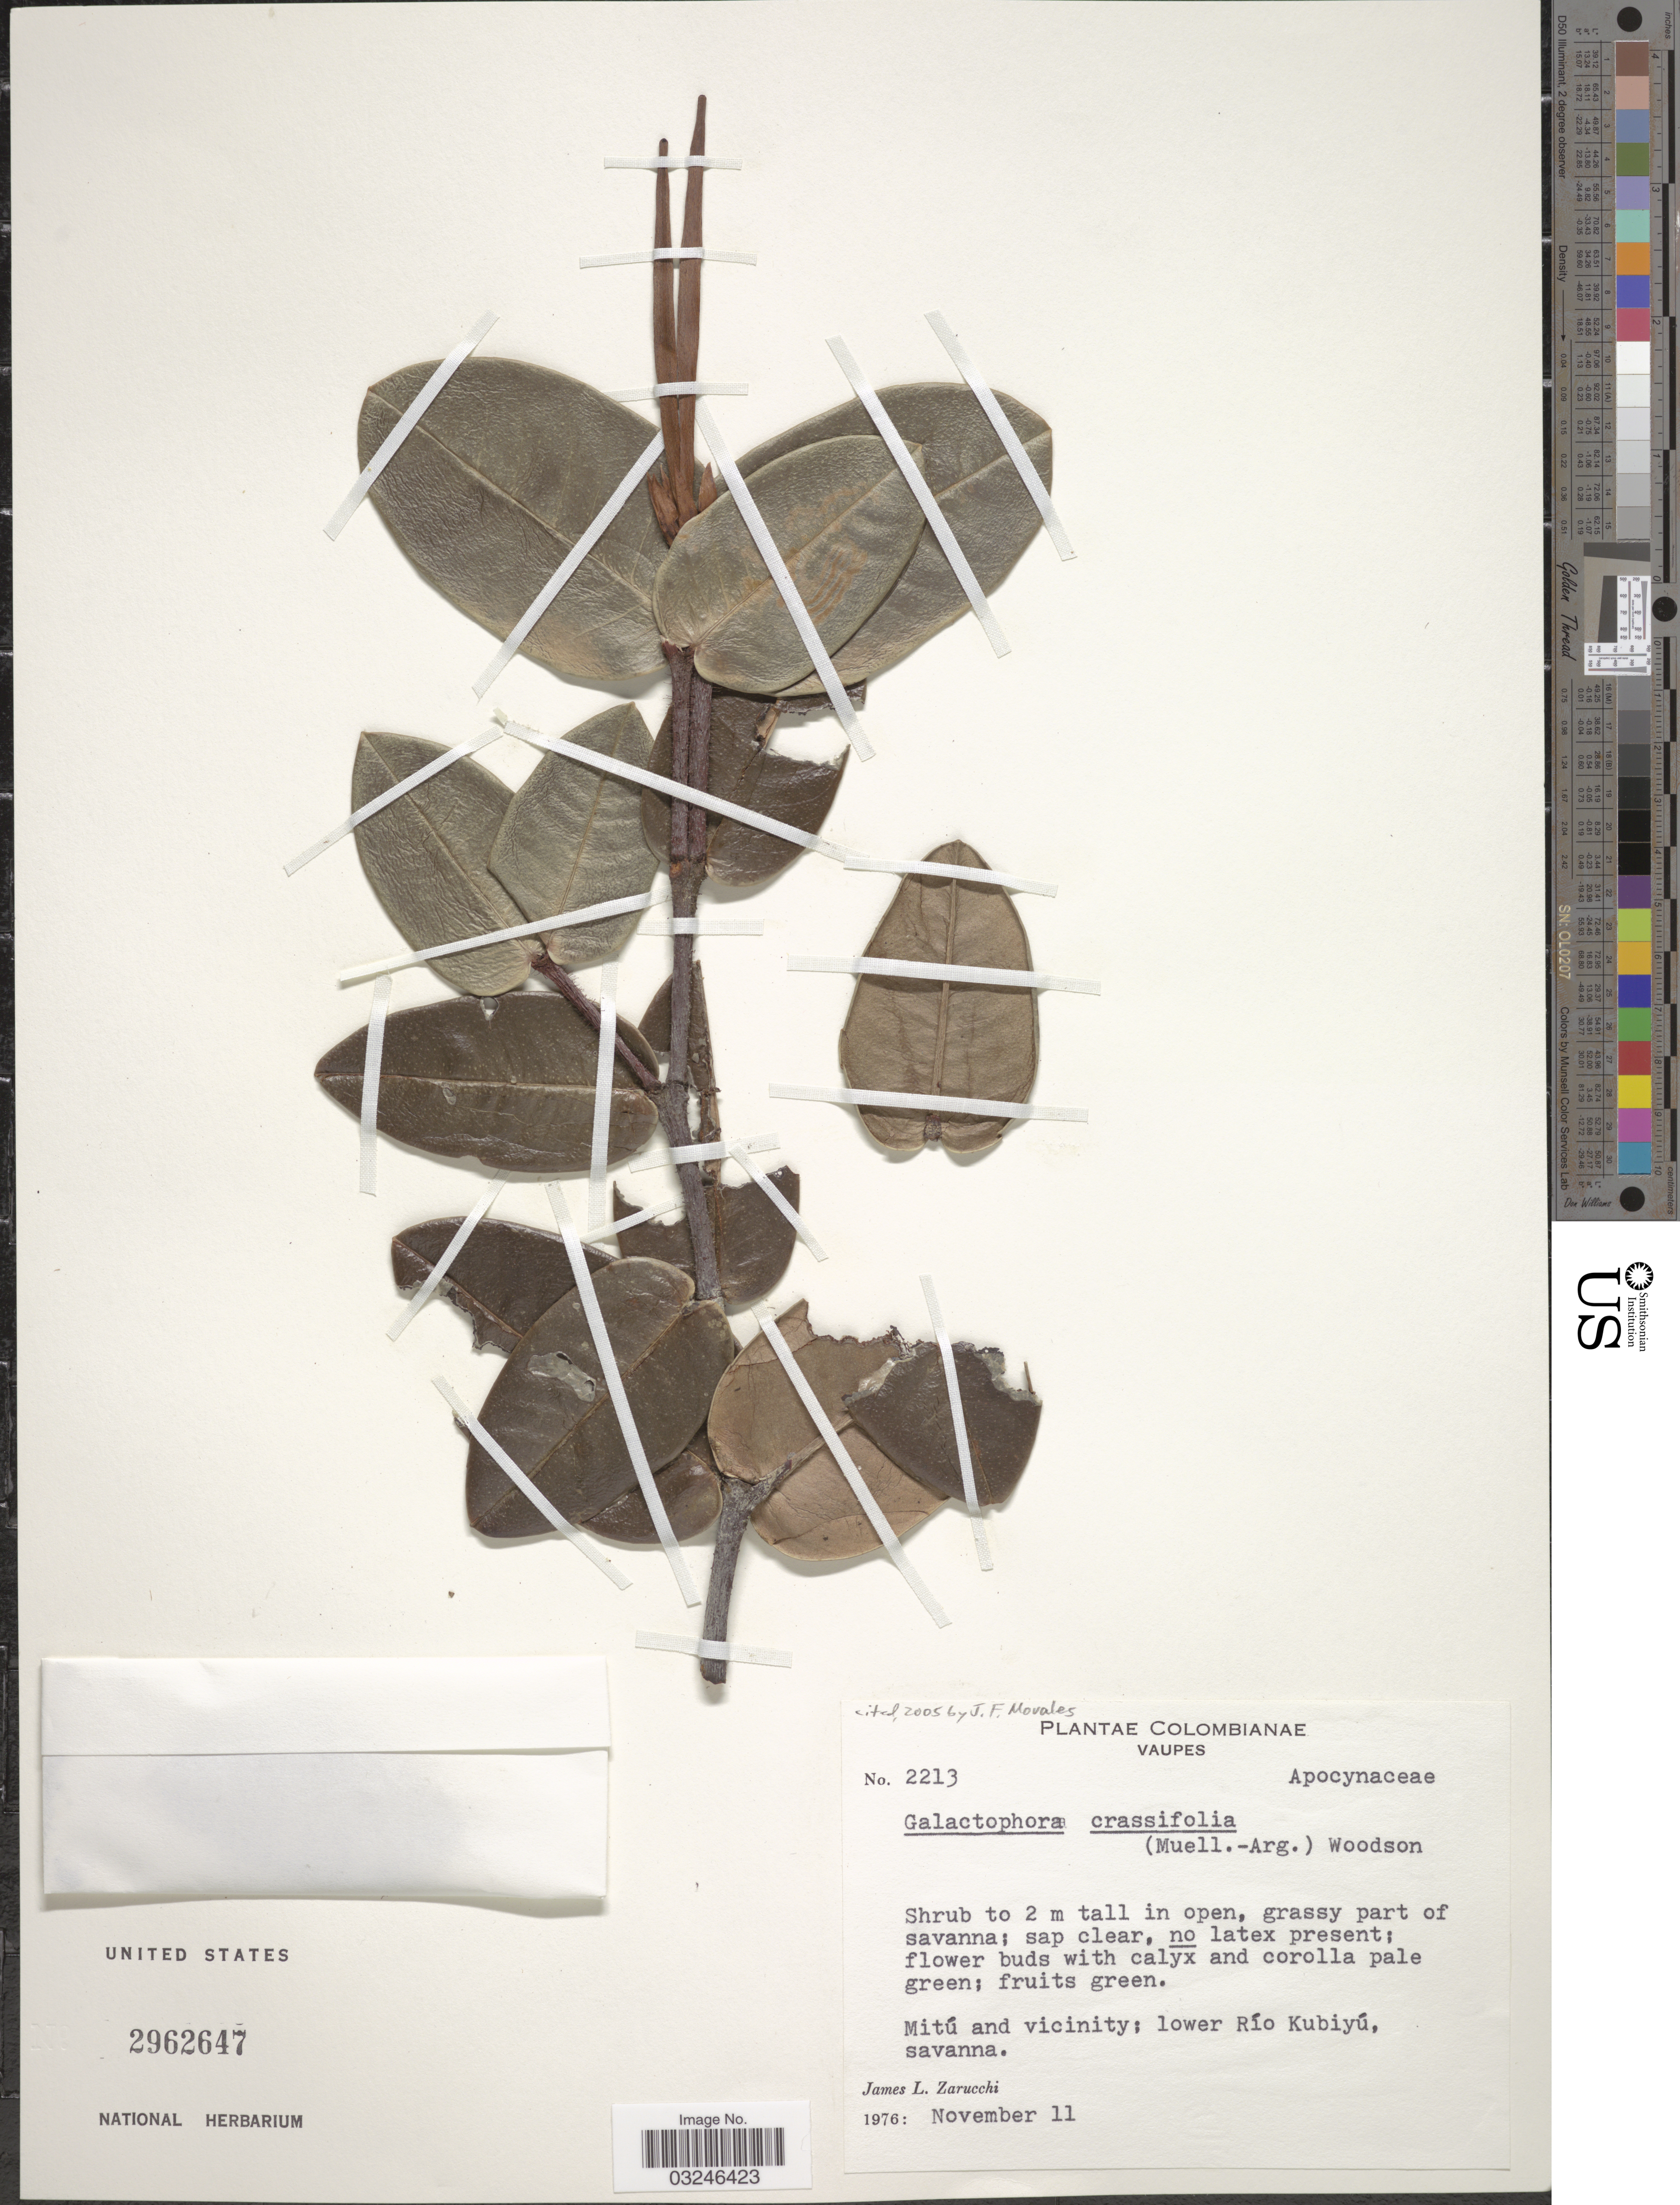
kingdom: Plantae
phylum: Tracheophyta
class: Magnoliopsida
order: Gentianales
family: Apocynaceae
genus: Galactophora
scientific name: Galactophora crassifolia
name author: (Müll. Arg.) Woodson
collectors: J. L. Zarucchi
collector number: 2213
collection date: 1976-11-11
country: Colombia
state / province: Vaupés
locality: Vaupes. Mitú and vicinity; lower Río Kubiyú, savanna.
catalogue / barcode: US 2962647